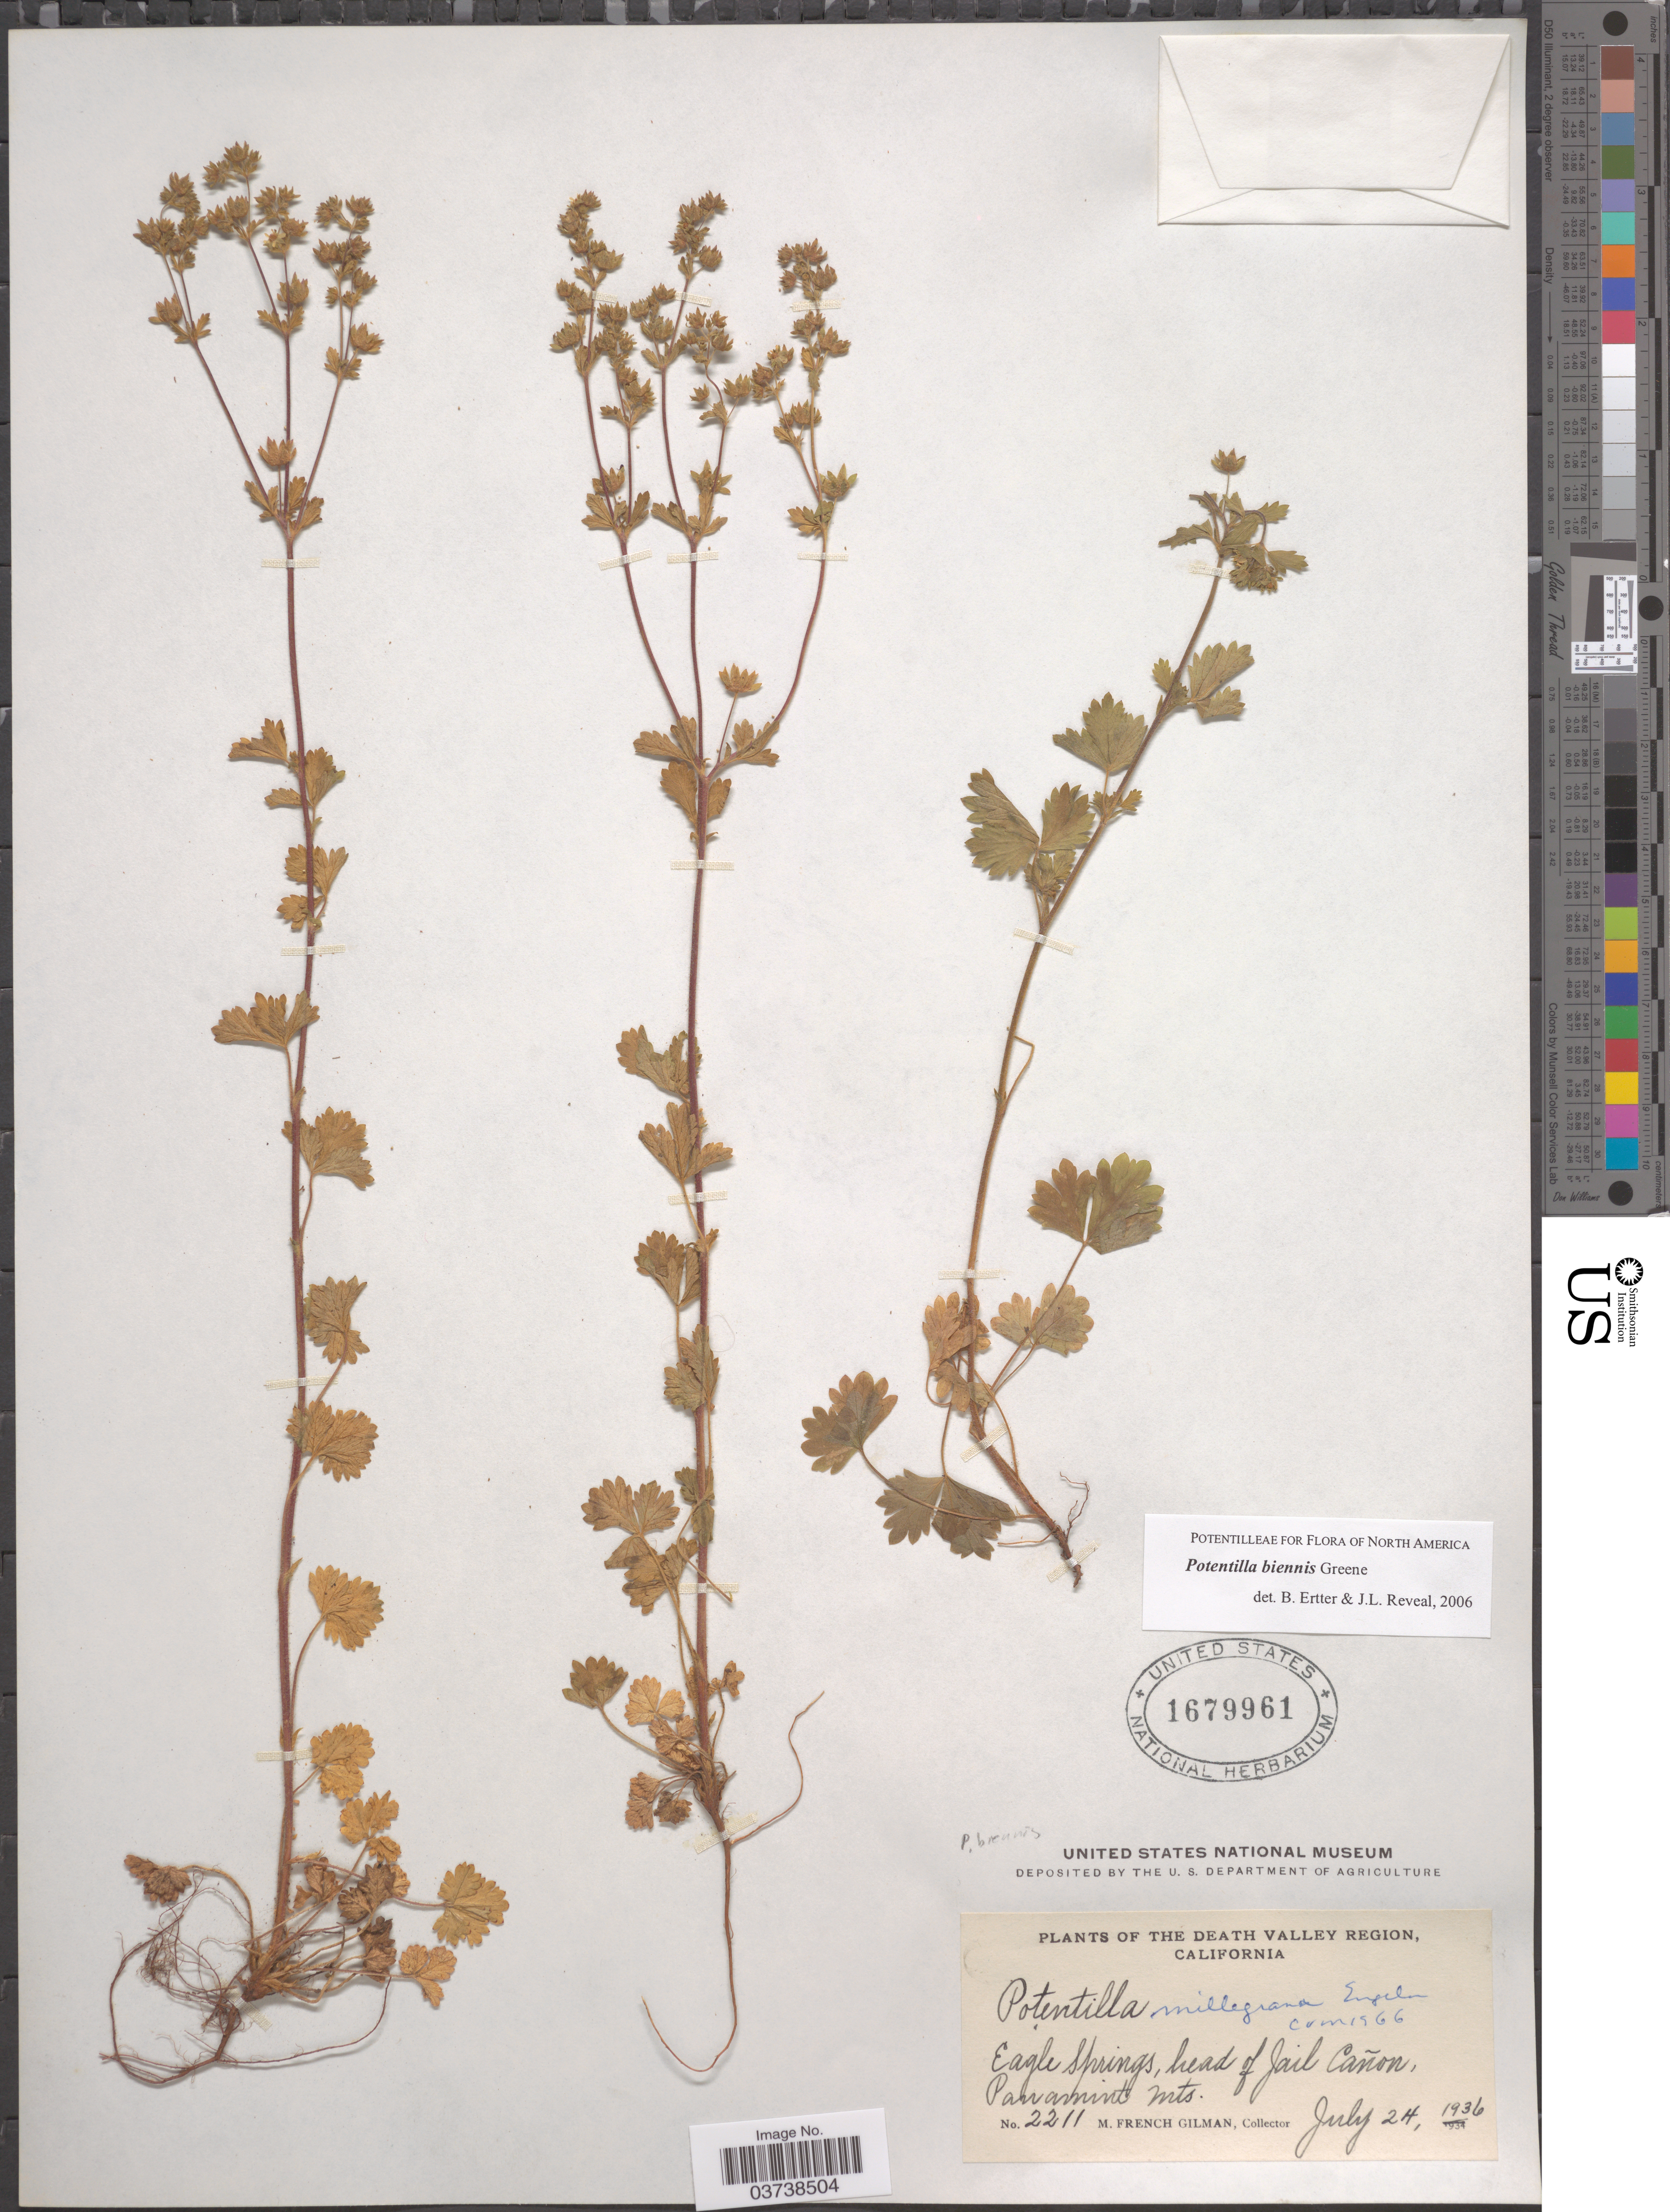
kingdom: Plantae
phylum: Tracheophyta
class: Magnoliopsida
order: Rosales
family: Rosaceae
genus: Potentilla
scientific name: Potentilla biennis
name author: Greene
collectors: M. F. Gilman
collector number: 2211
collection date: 1936-07-24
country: United States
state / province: California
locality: The Death Valley Region. Eagle Springs, head of Jail Cañon, Panamint Mts.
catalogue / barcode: US 1679961